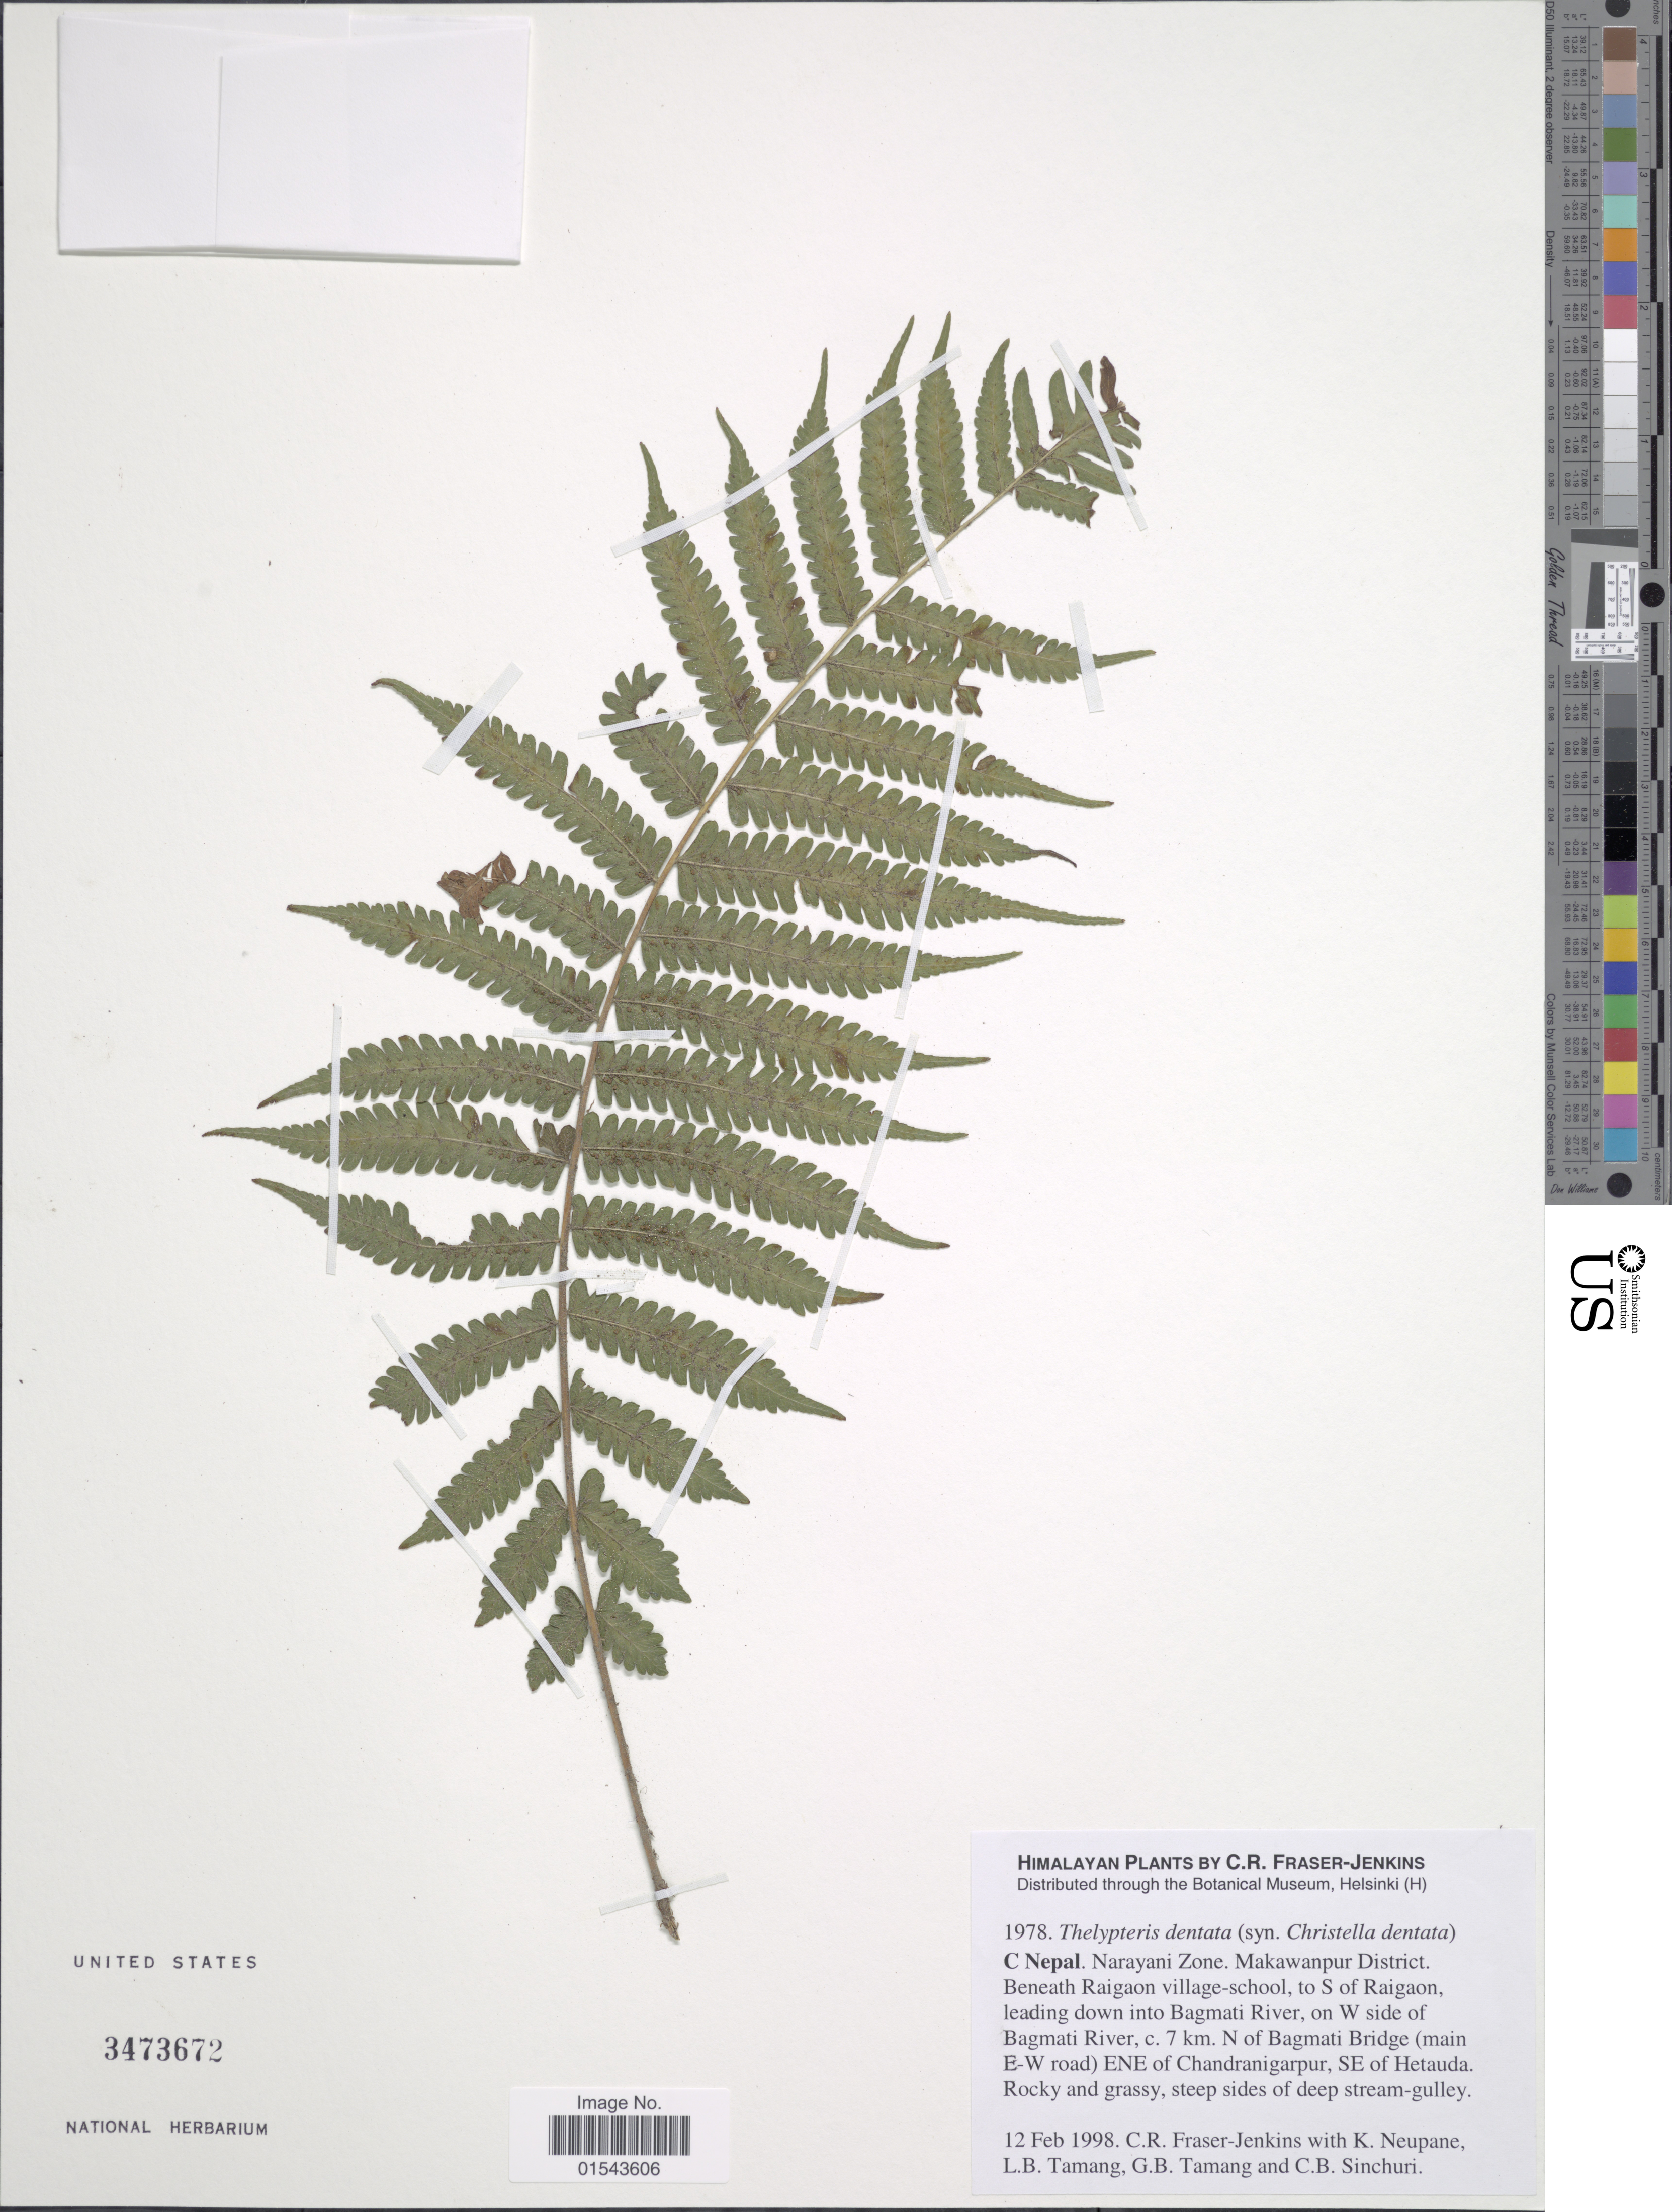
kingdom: Plantae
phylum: Tracheophyta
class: Polypodiopsida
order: Polypodiales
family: Thelypteridaceae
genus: Christella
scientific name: Christella dentata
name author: (Forssk.) Brownsey & Jermy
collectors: C. R. Fraser-Jenkins, K. Neupane, L. Tamang, G. Tamang & et al.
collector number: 1978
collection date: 1998-02-12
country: Nepal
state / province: Narayani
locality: Himalaya, C Nepal. Narayani Zone. Makawanpur District. Beneath Raigaon village-school, to S of Raigaon, leading down into Bagmati River, on W of Bagmati River, 7 km N of Bagmati Bridge (main E-W road) ENE of Chandranigarpur, SE of Hetauda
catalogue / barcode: US 3473672